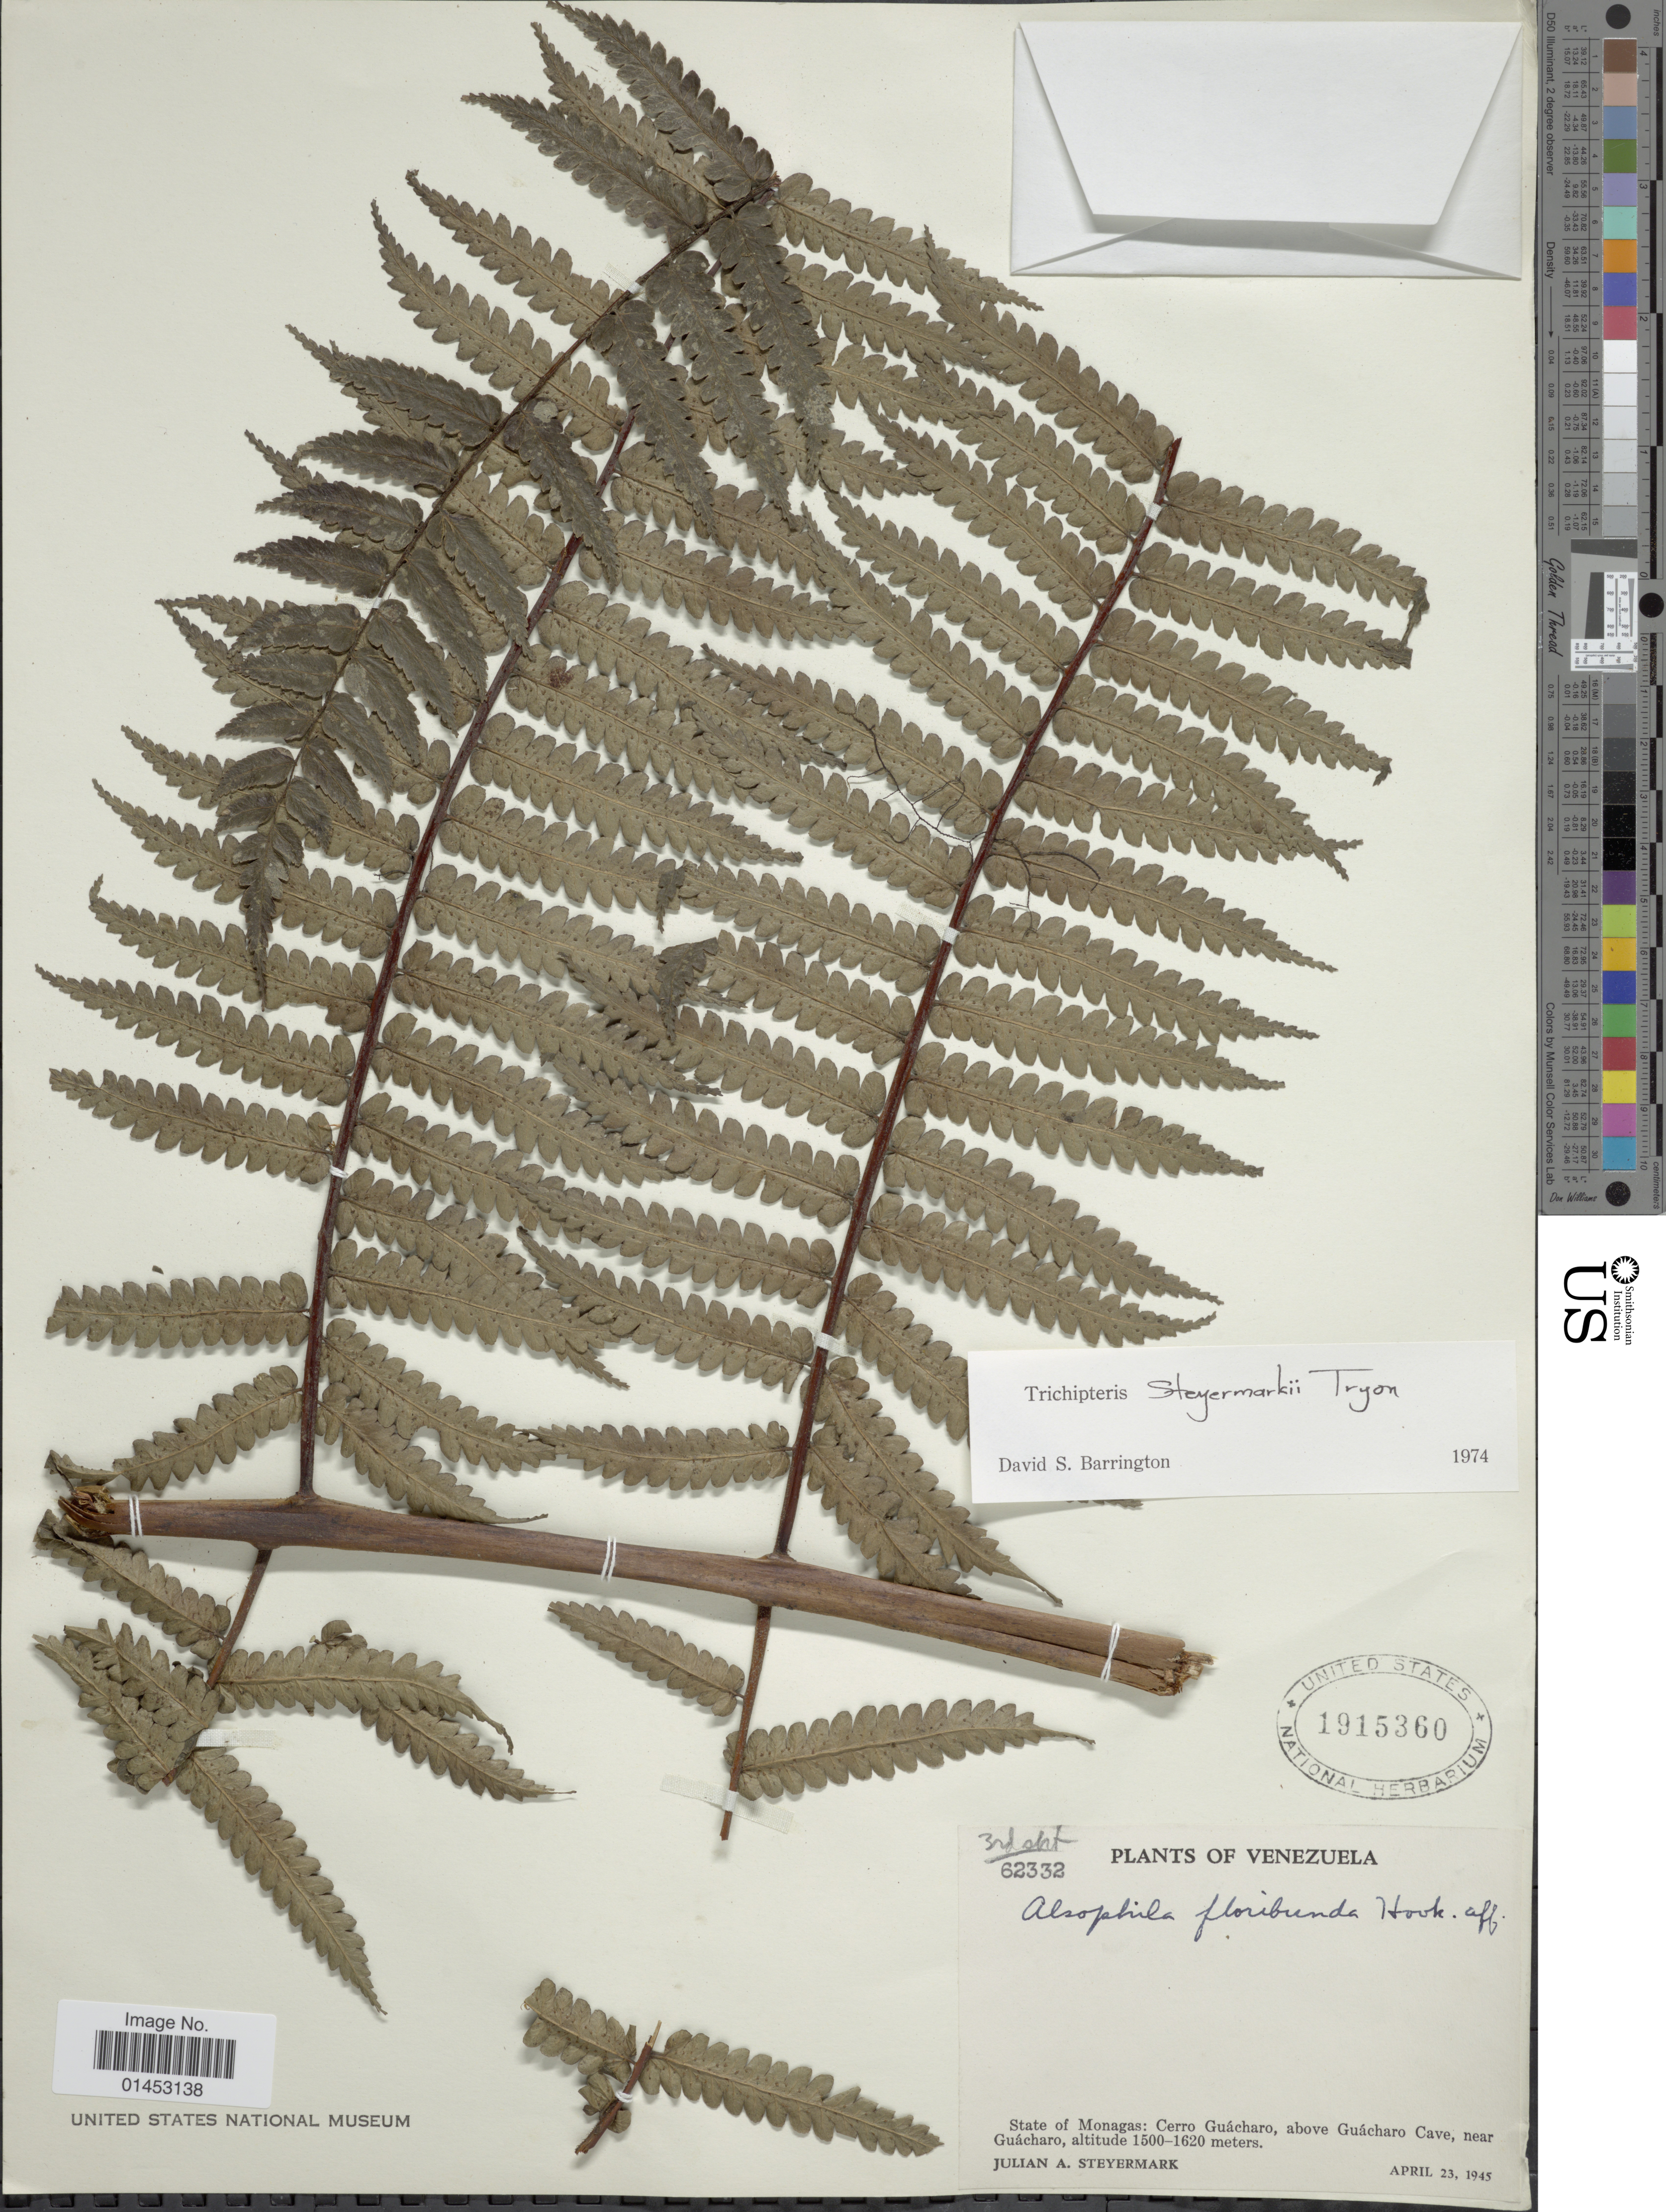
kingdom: Plantae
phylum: Tracheophyta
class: Polypodiopsida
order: Cyatheales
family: Cyatheaceae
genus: Cyathea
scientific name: Cyathea venezuelensis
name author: A.R. Sm. ex Lellinger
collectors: J. Steyermark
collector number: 62332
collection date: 1945-04-23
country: Venezuela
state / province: Monagas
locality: State of Monagas: Cerro Guácharo, above Guácharo Cave, near Guácharo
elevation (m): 1500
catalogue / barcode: US 1915360